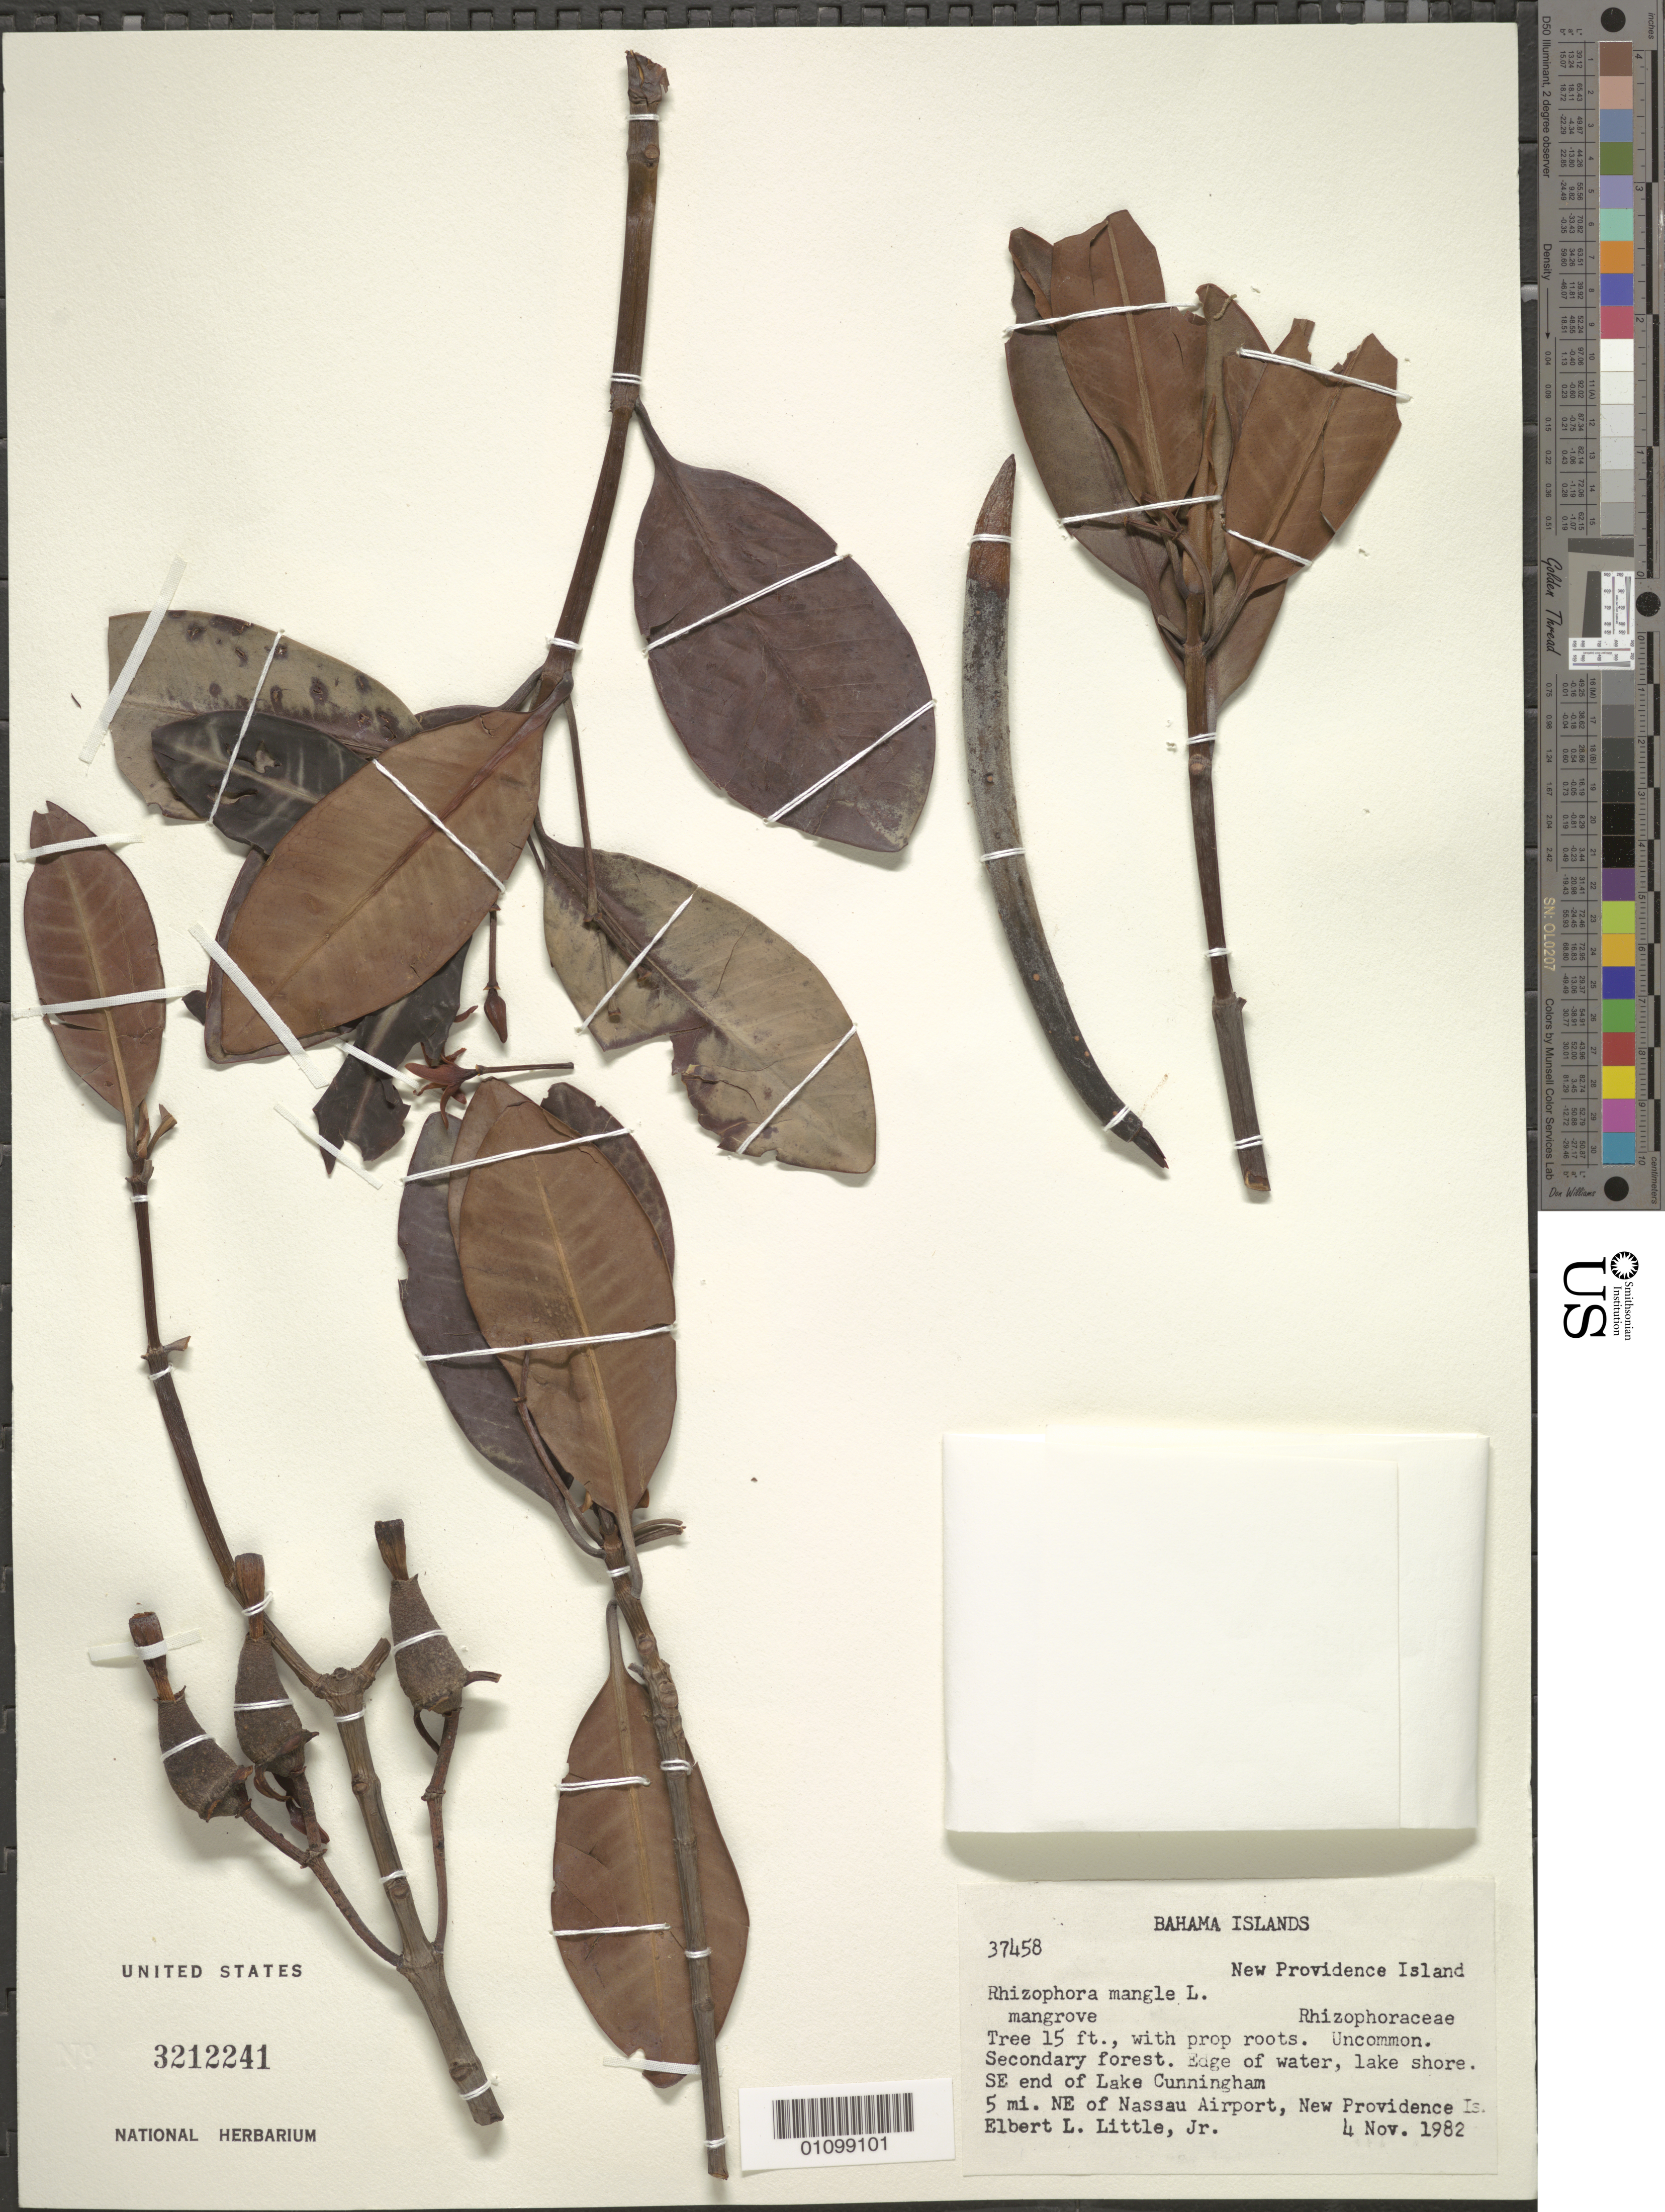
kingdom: Plantae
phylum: Tracheophyta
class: Magnoliopsida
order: Malpighiales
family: Rhizophoraceae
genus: Rhizophora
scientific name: Rhizophora mangle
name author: L.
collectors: E. L. Little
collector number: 37458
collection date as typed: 04 Nov 1982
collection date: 1982-11-04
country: Bahamas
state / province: New Providence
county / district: Nassau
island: New Providence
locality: Secondary forest. Edge of water, lake shore. SE end of Lake Cunningham 5 miles NE of Nassau Airport.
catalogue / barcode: US 3212241